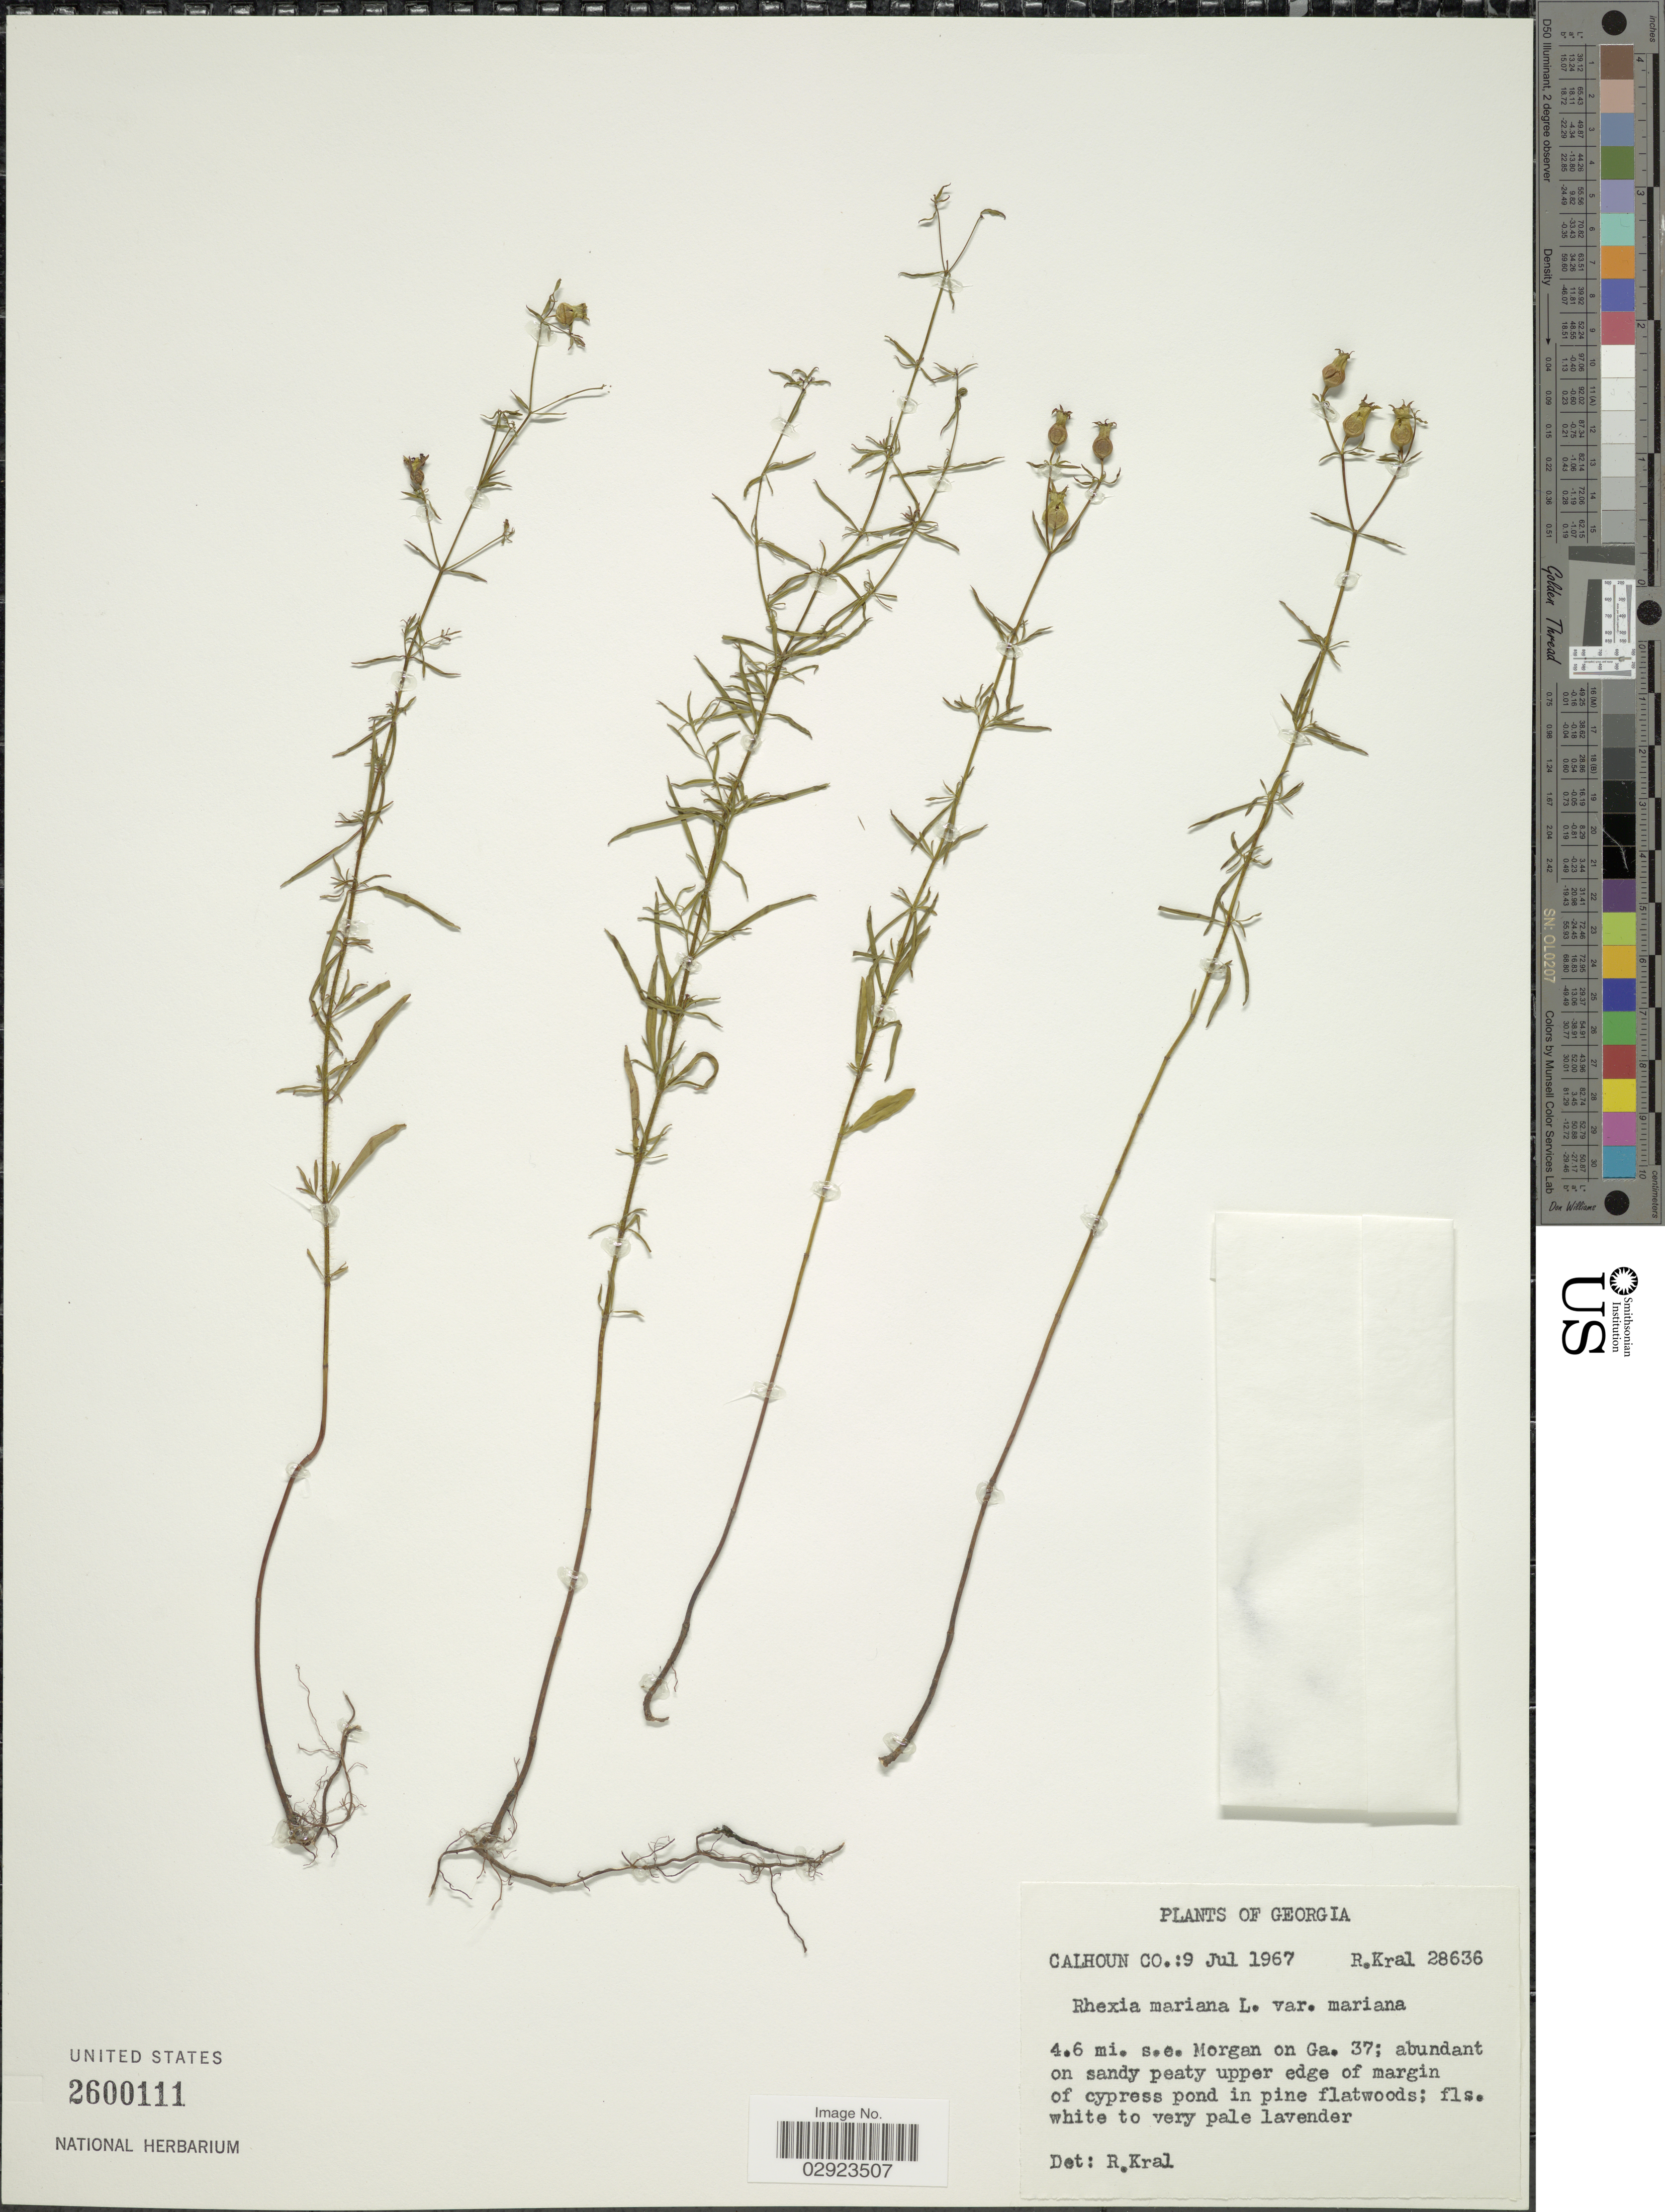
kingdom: Plantae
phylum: Tracheophyta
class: Magnoliopsida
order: Myrtales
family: Melastomataceae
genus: Rhexia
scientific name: Rhexia mariana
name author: L.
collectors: R. Kral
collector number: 28636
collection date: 1967-07-09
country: United States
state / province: Georgia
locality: Calhoun Co. 4.6 mi. s.e. Morgan on Ga. 37.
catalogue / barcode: US 2600111